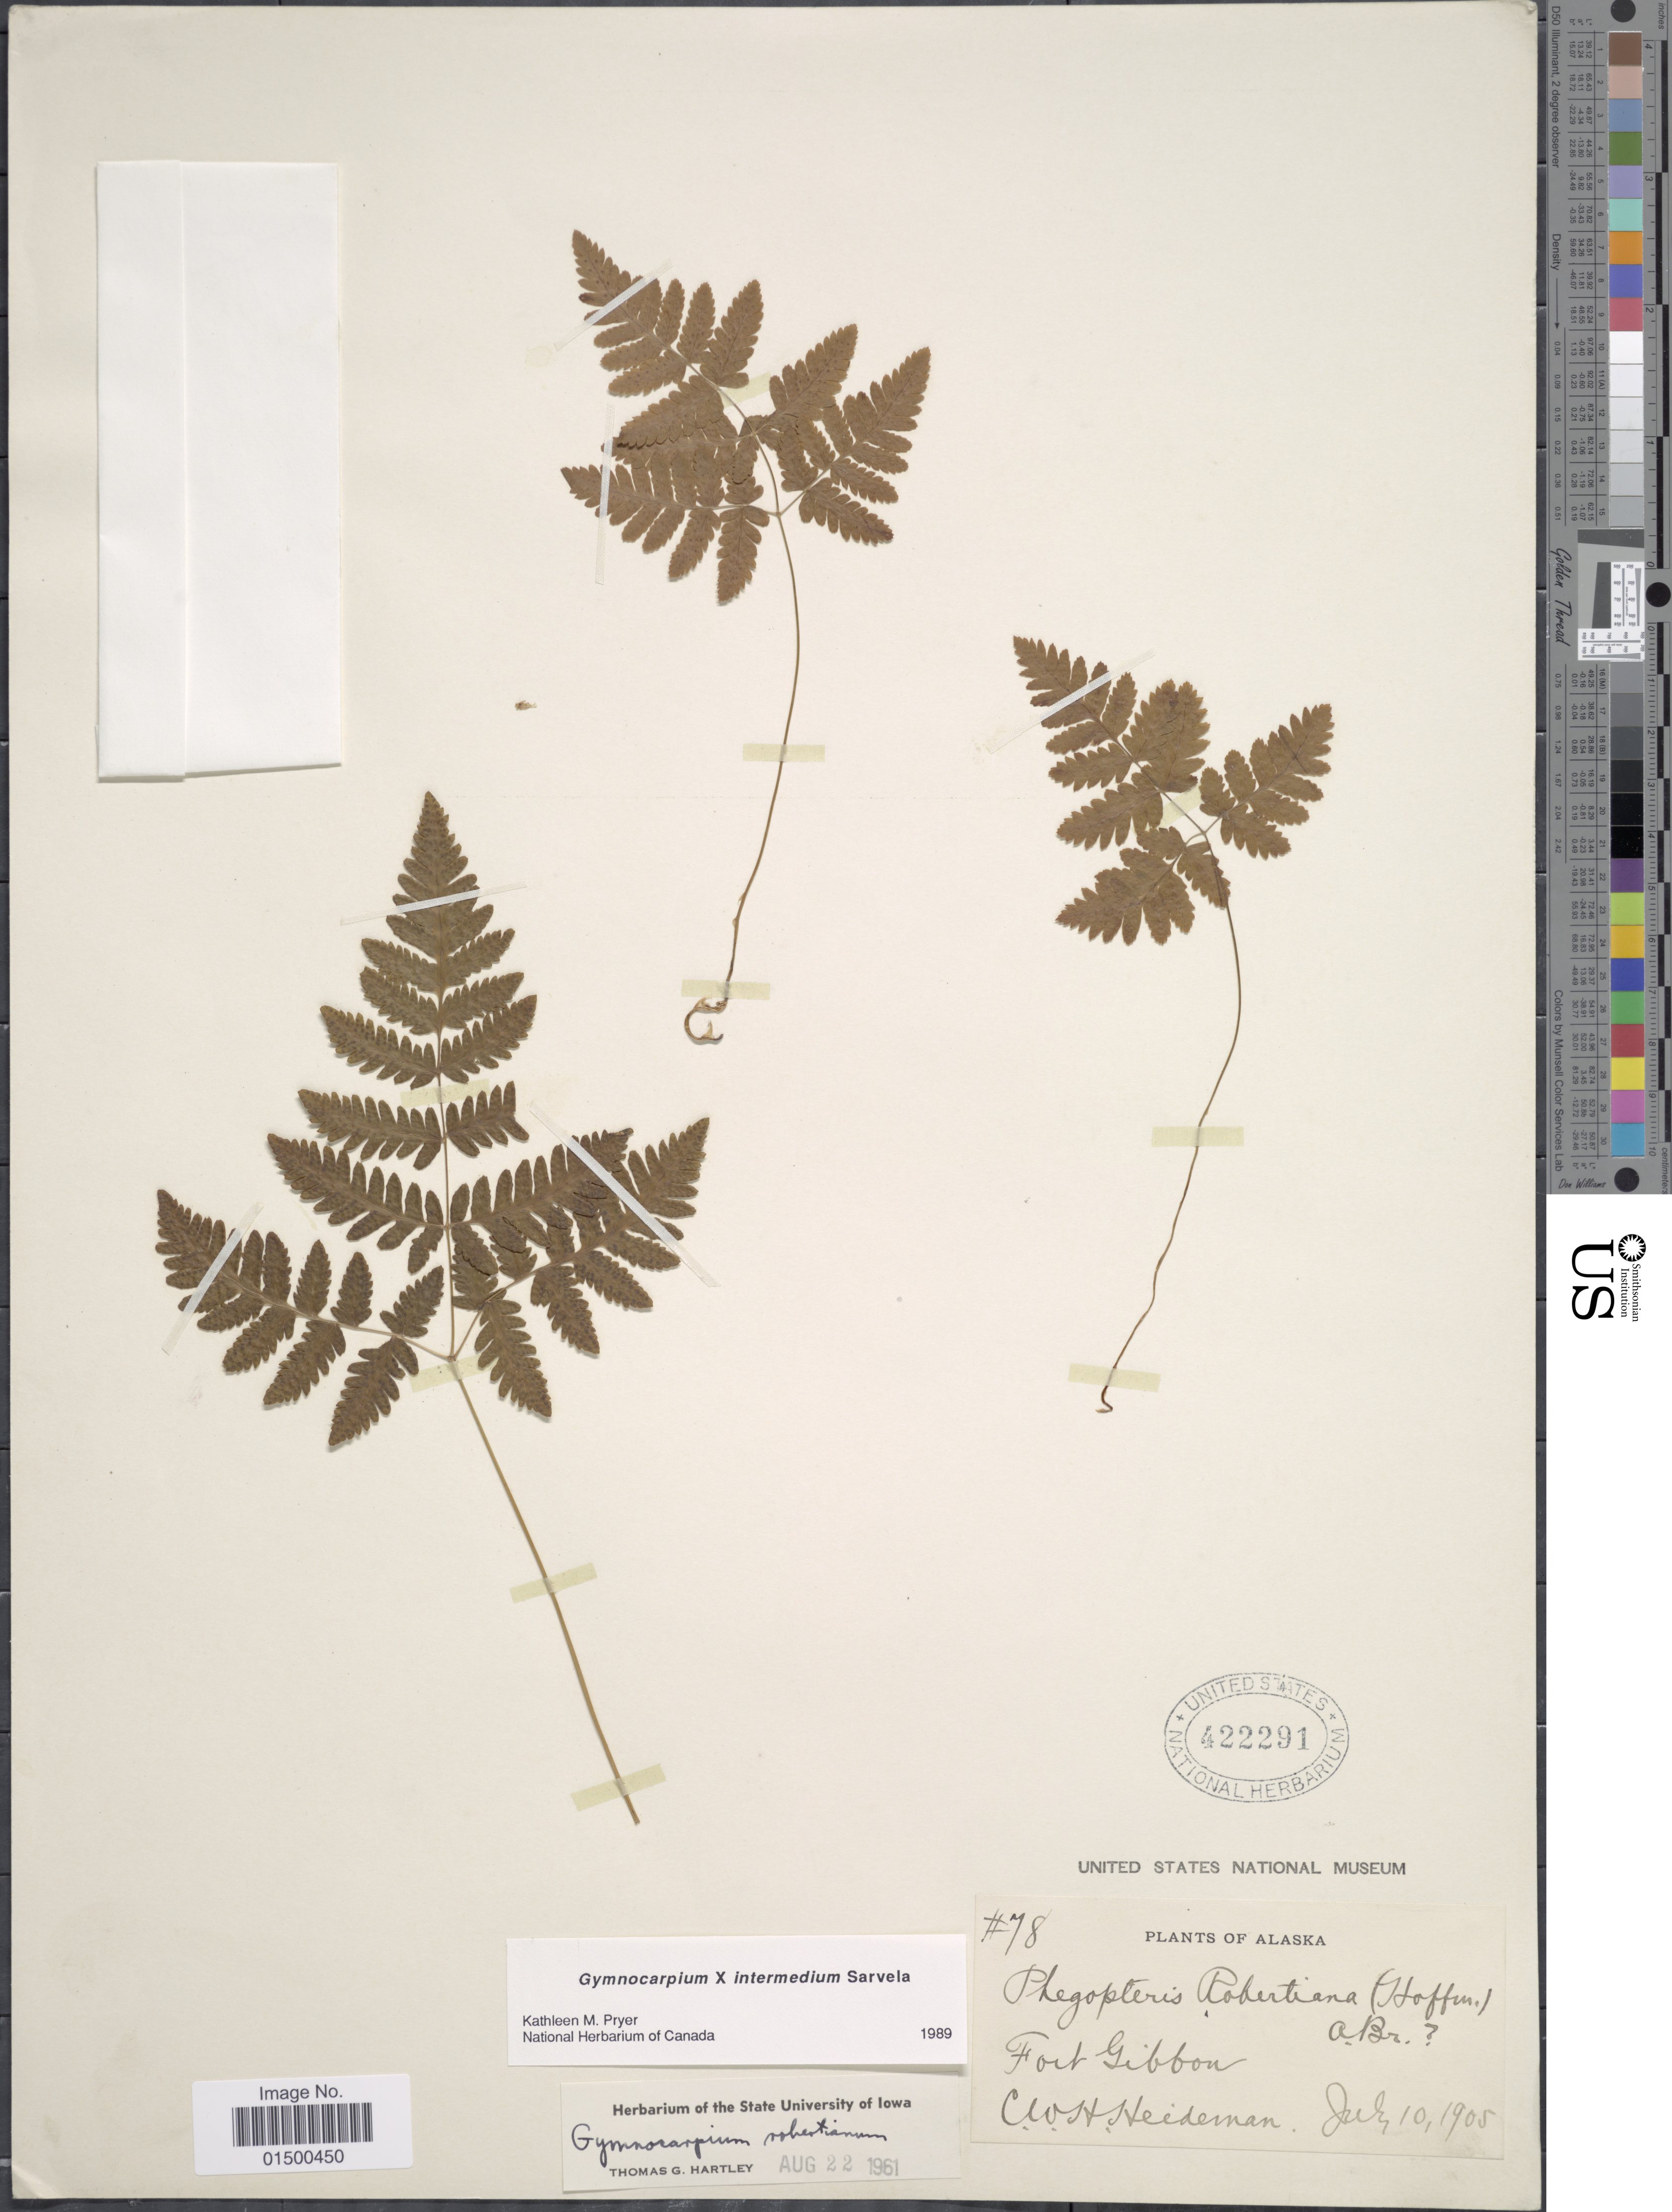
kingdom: Plantae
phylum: Tracheophyta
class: Polypodiopsida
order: Polypodiales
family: Cystopteridaceae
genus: Gymnocarpium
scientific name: Gymnocarpium x intermedium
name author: Sarvela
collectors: C. Heideman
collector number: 78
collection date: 1905-07-10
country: United States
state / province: Alaska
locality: Fort Gibbon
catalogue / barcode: US 422291